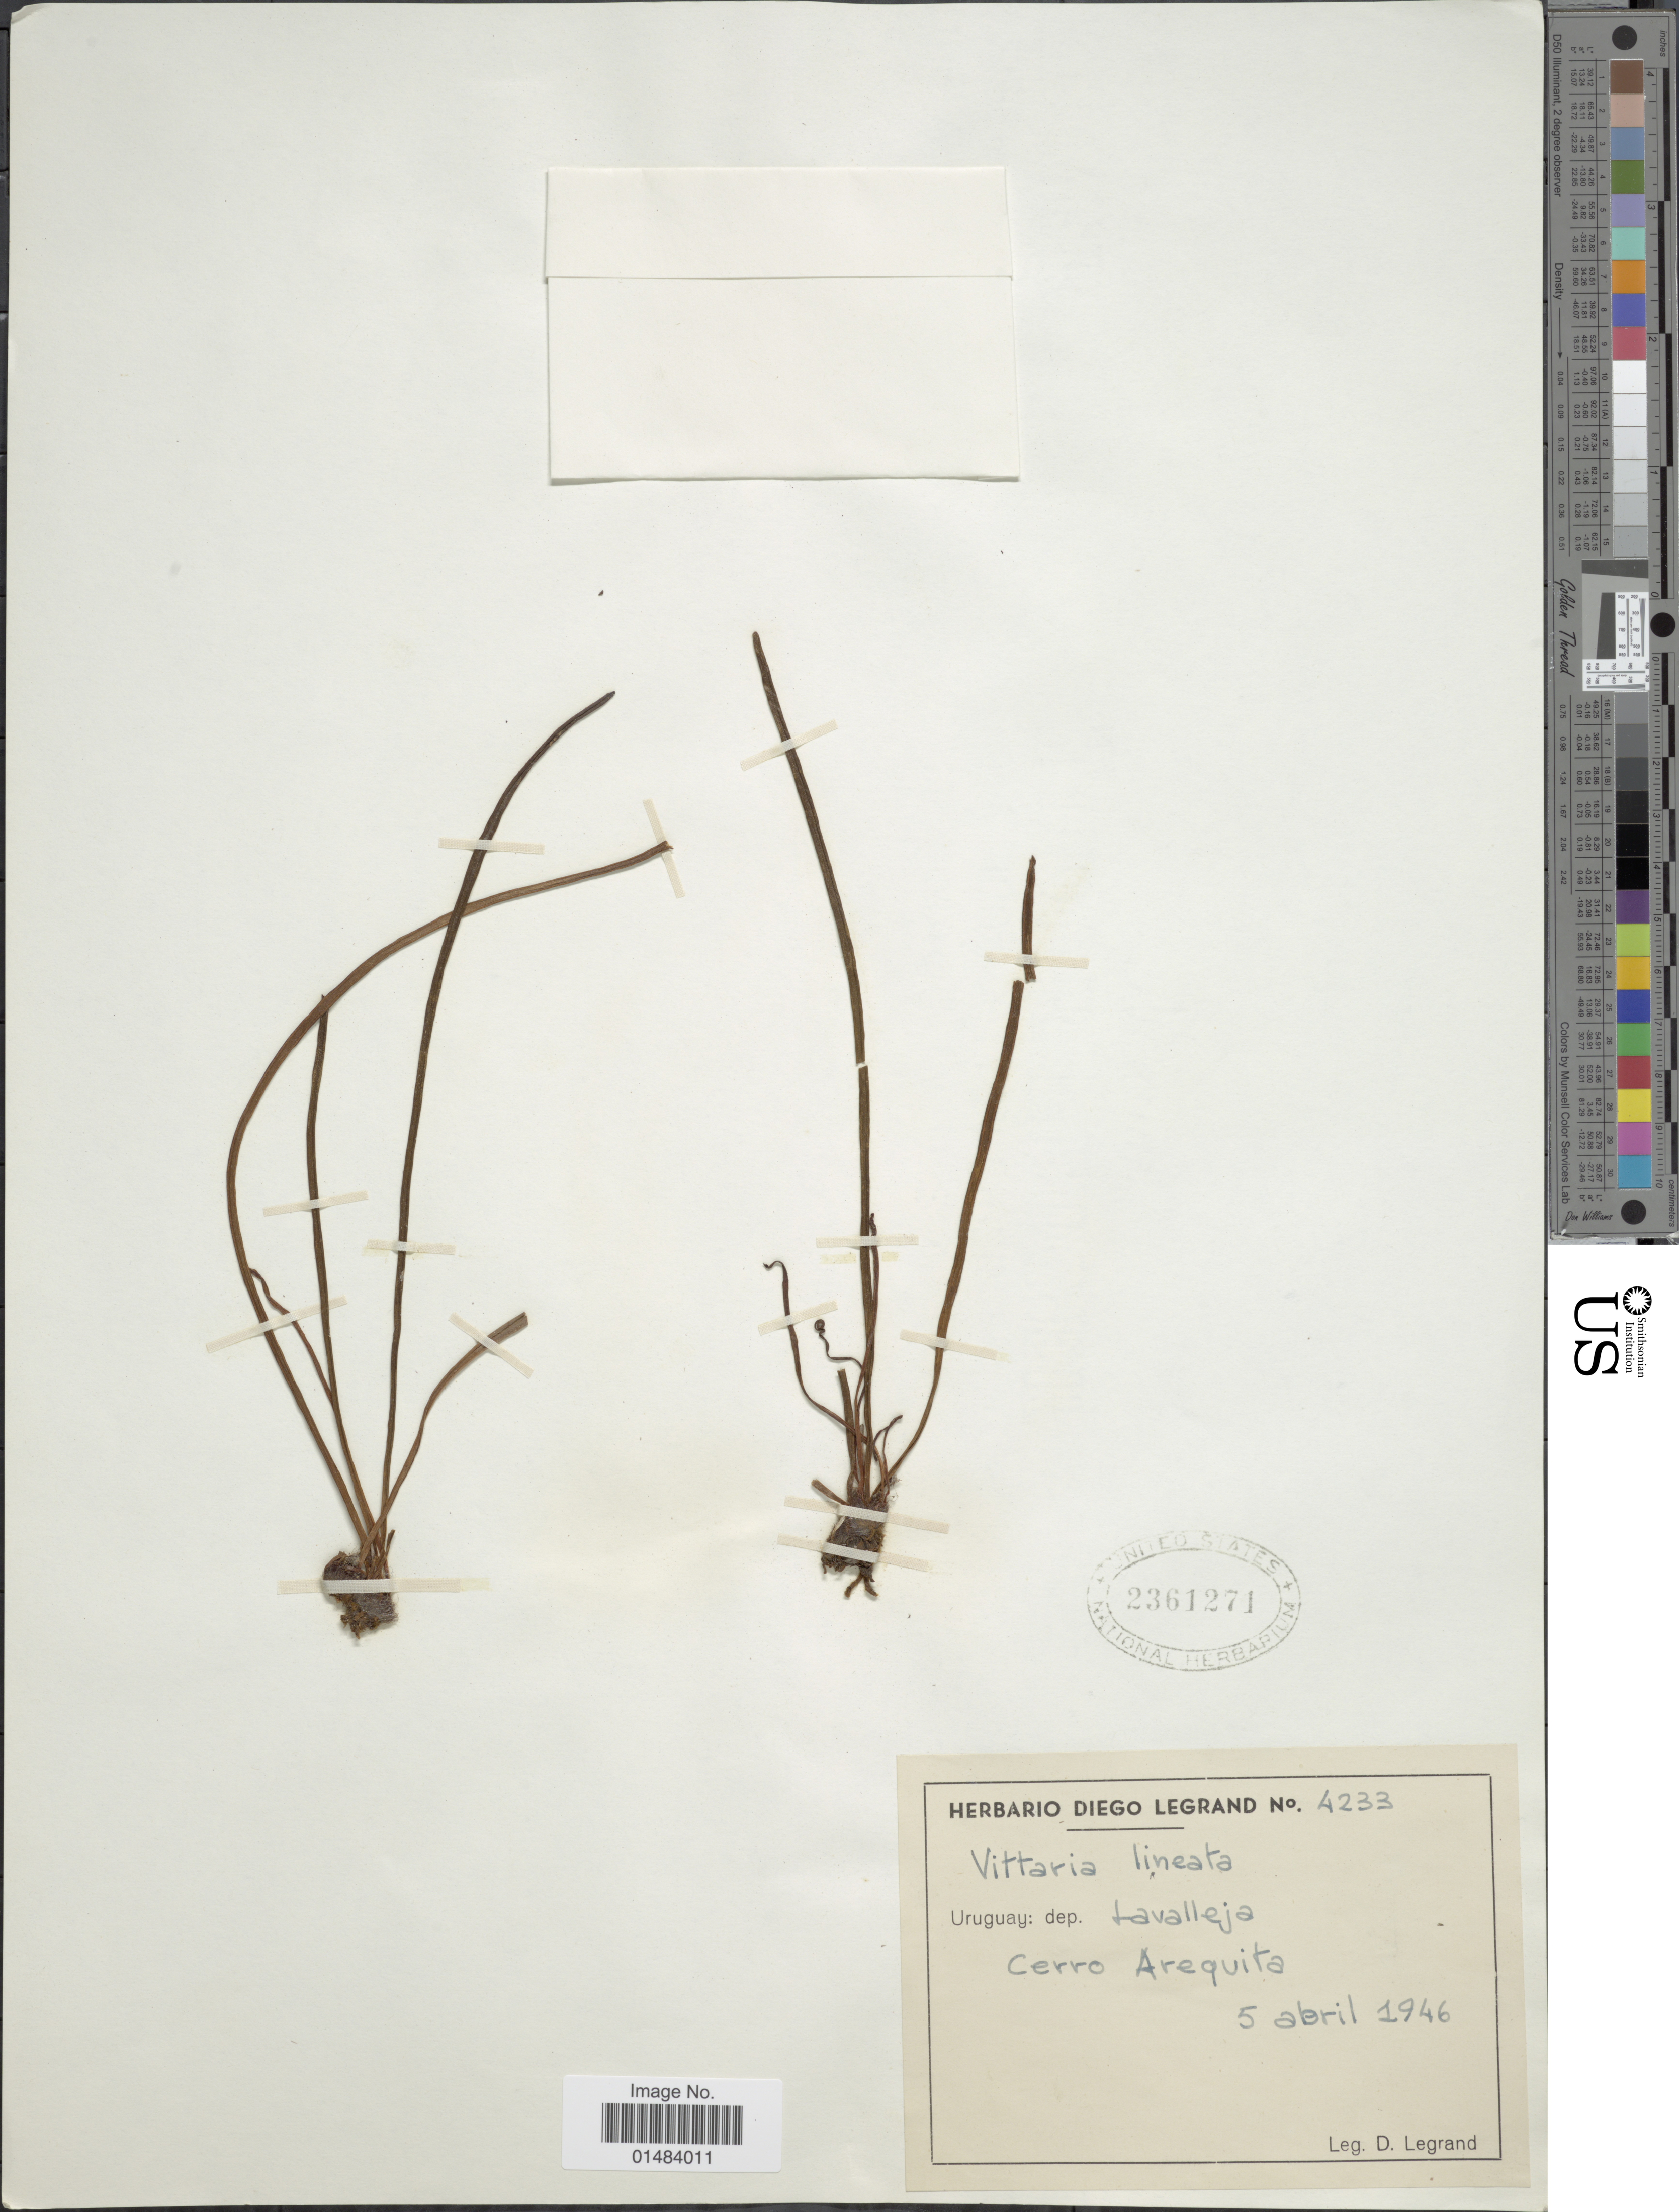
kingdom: Plantae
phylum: Tracheophyta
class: Polypodiopsida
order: Polypodiales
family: Pteridaceae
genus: Vittaria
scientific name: Vittaria lineata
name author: (L.) Sm.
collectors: C. D. Legrand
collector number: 4233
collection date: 1946-04-05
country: Uruguay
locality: Uruguay: dep. Lavalleja, Cerro Arequita.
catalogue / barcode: US 2361271